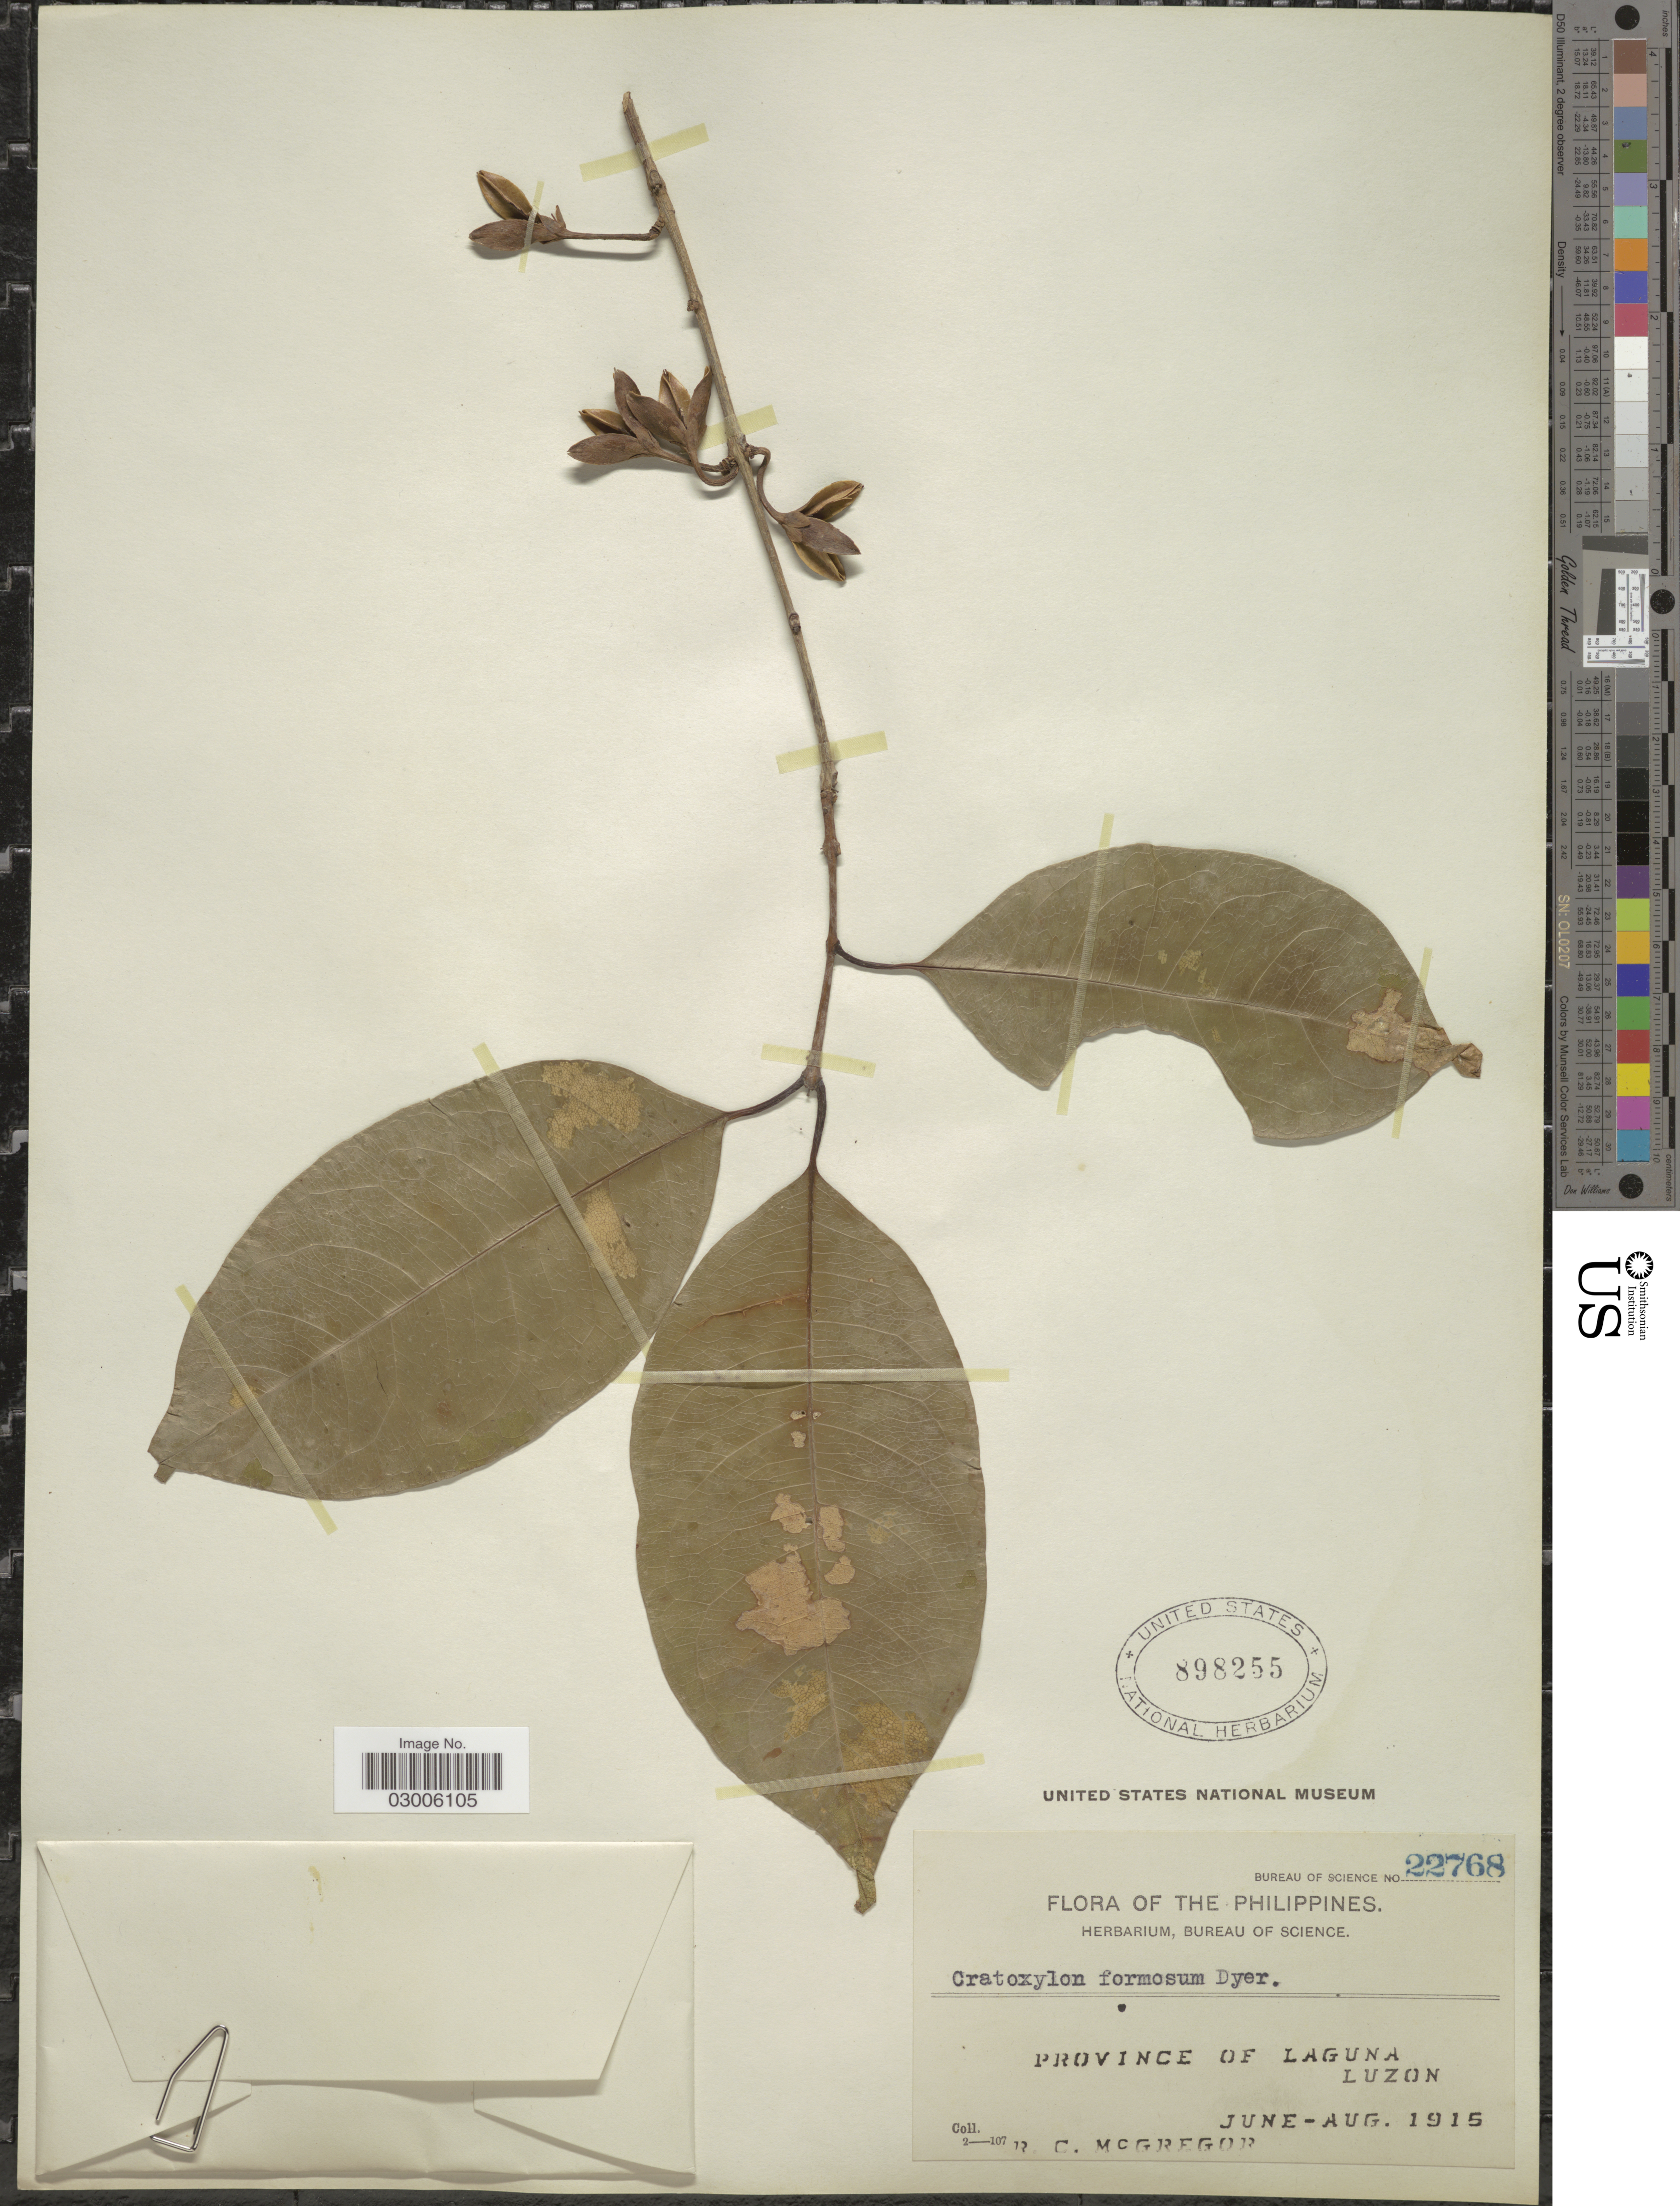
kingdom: Plantae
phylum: Tracheophyta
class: Magnoliopsida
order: Malpighiales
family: Hypericaceae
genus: Cratoxylum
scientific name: Cratoxylum cochinchinense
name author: (Lour.) Blume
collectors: R. C. McGregor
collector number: Bureau of Science 22768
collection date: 1915-06/1915-08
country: Philippines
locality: Province of Laguna, Luzon.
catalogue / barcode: US 898255